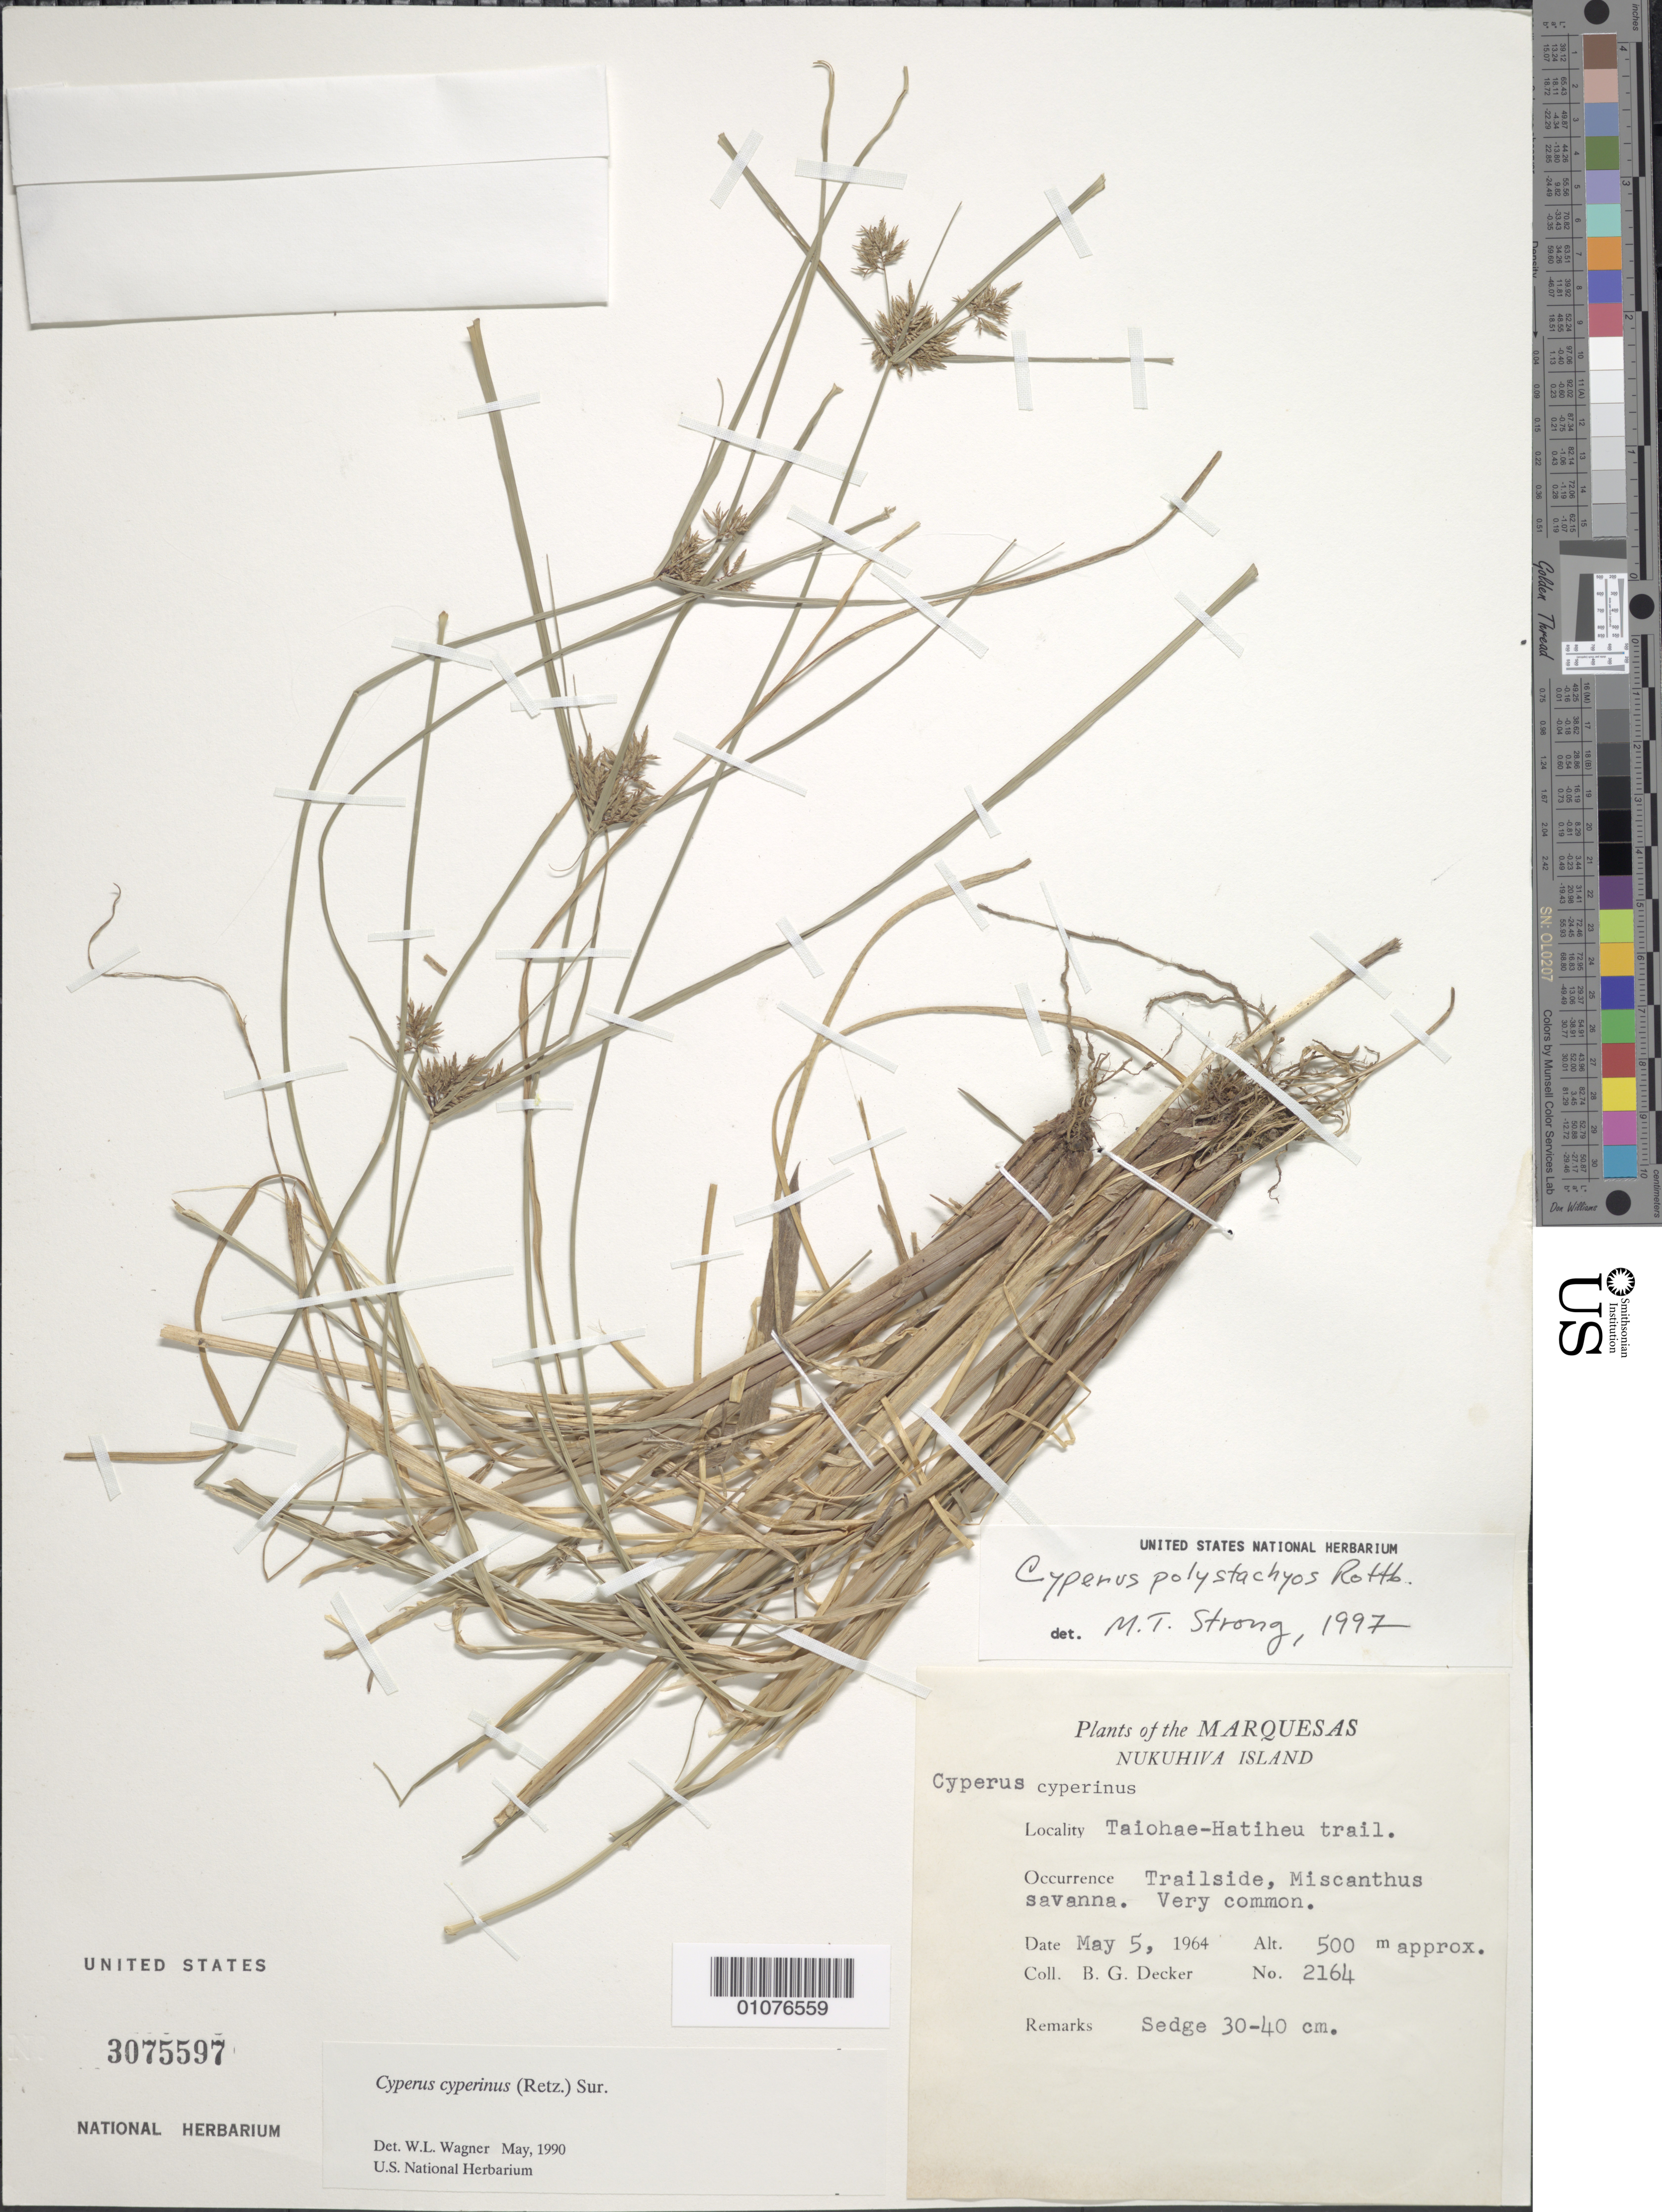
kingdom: Plantae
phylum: Tracheophyta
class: Liliopsida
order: Poales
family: Cyperaceae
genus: Cyperus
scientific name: Cyperus polystachyos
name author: Rottb.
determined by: Strong, M. T., (US), Smithsonian Institution - National Museum of Natural History (UNITED STATES)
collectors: B. G. Decker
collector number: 2164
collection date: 1964-05-05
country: French Polynesia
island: Nuku Hiva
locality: Taiohae-Hatiheu Trail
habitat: Miscanthus savanna, trailside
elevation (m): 500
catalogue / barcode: US 3075597